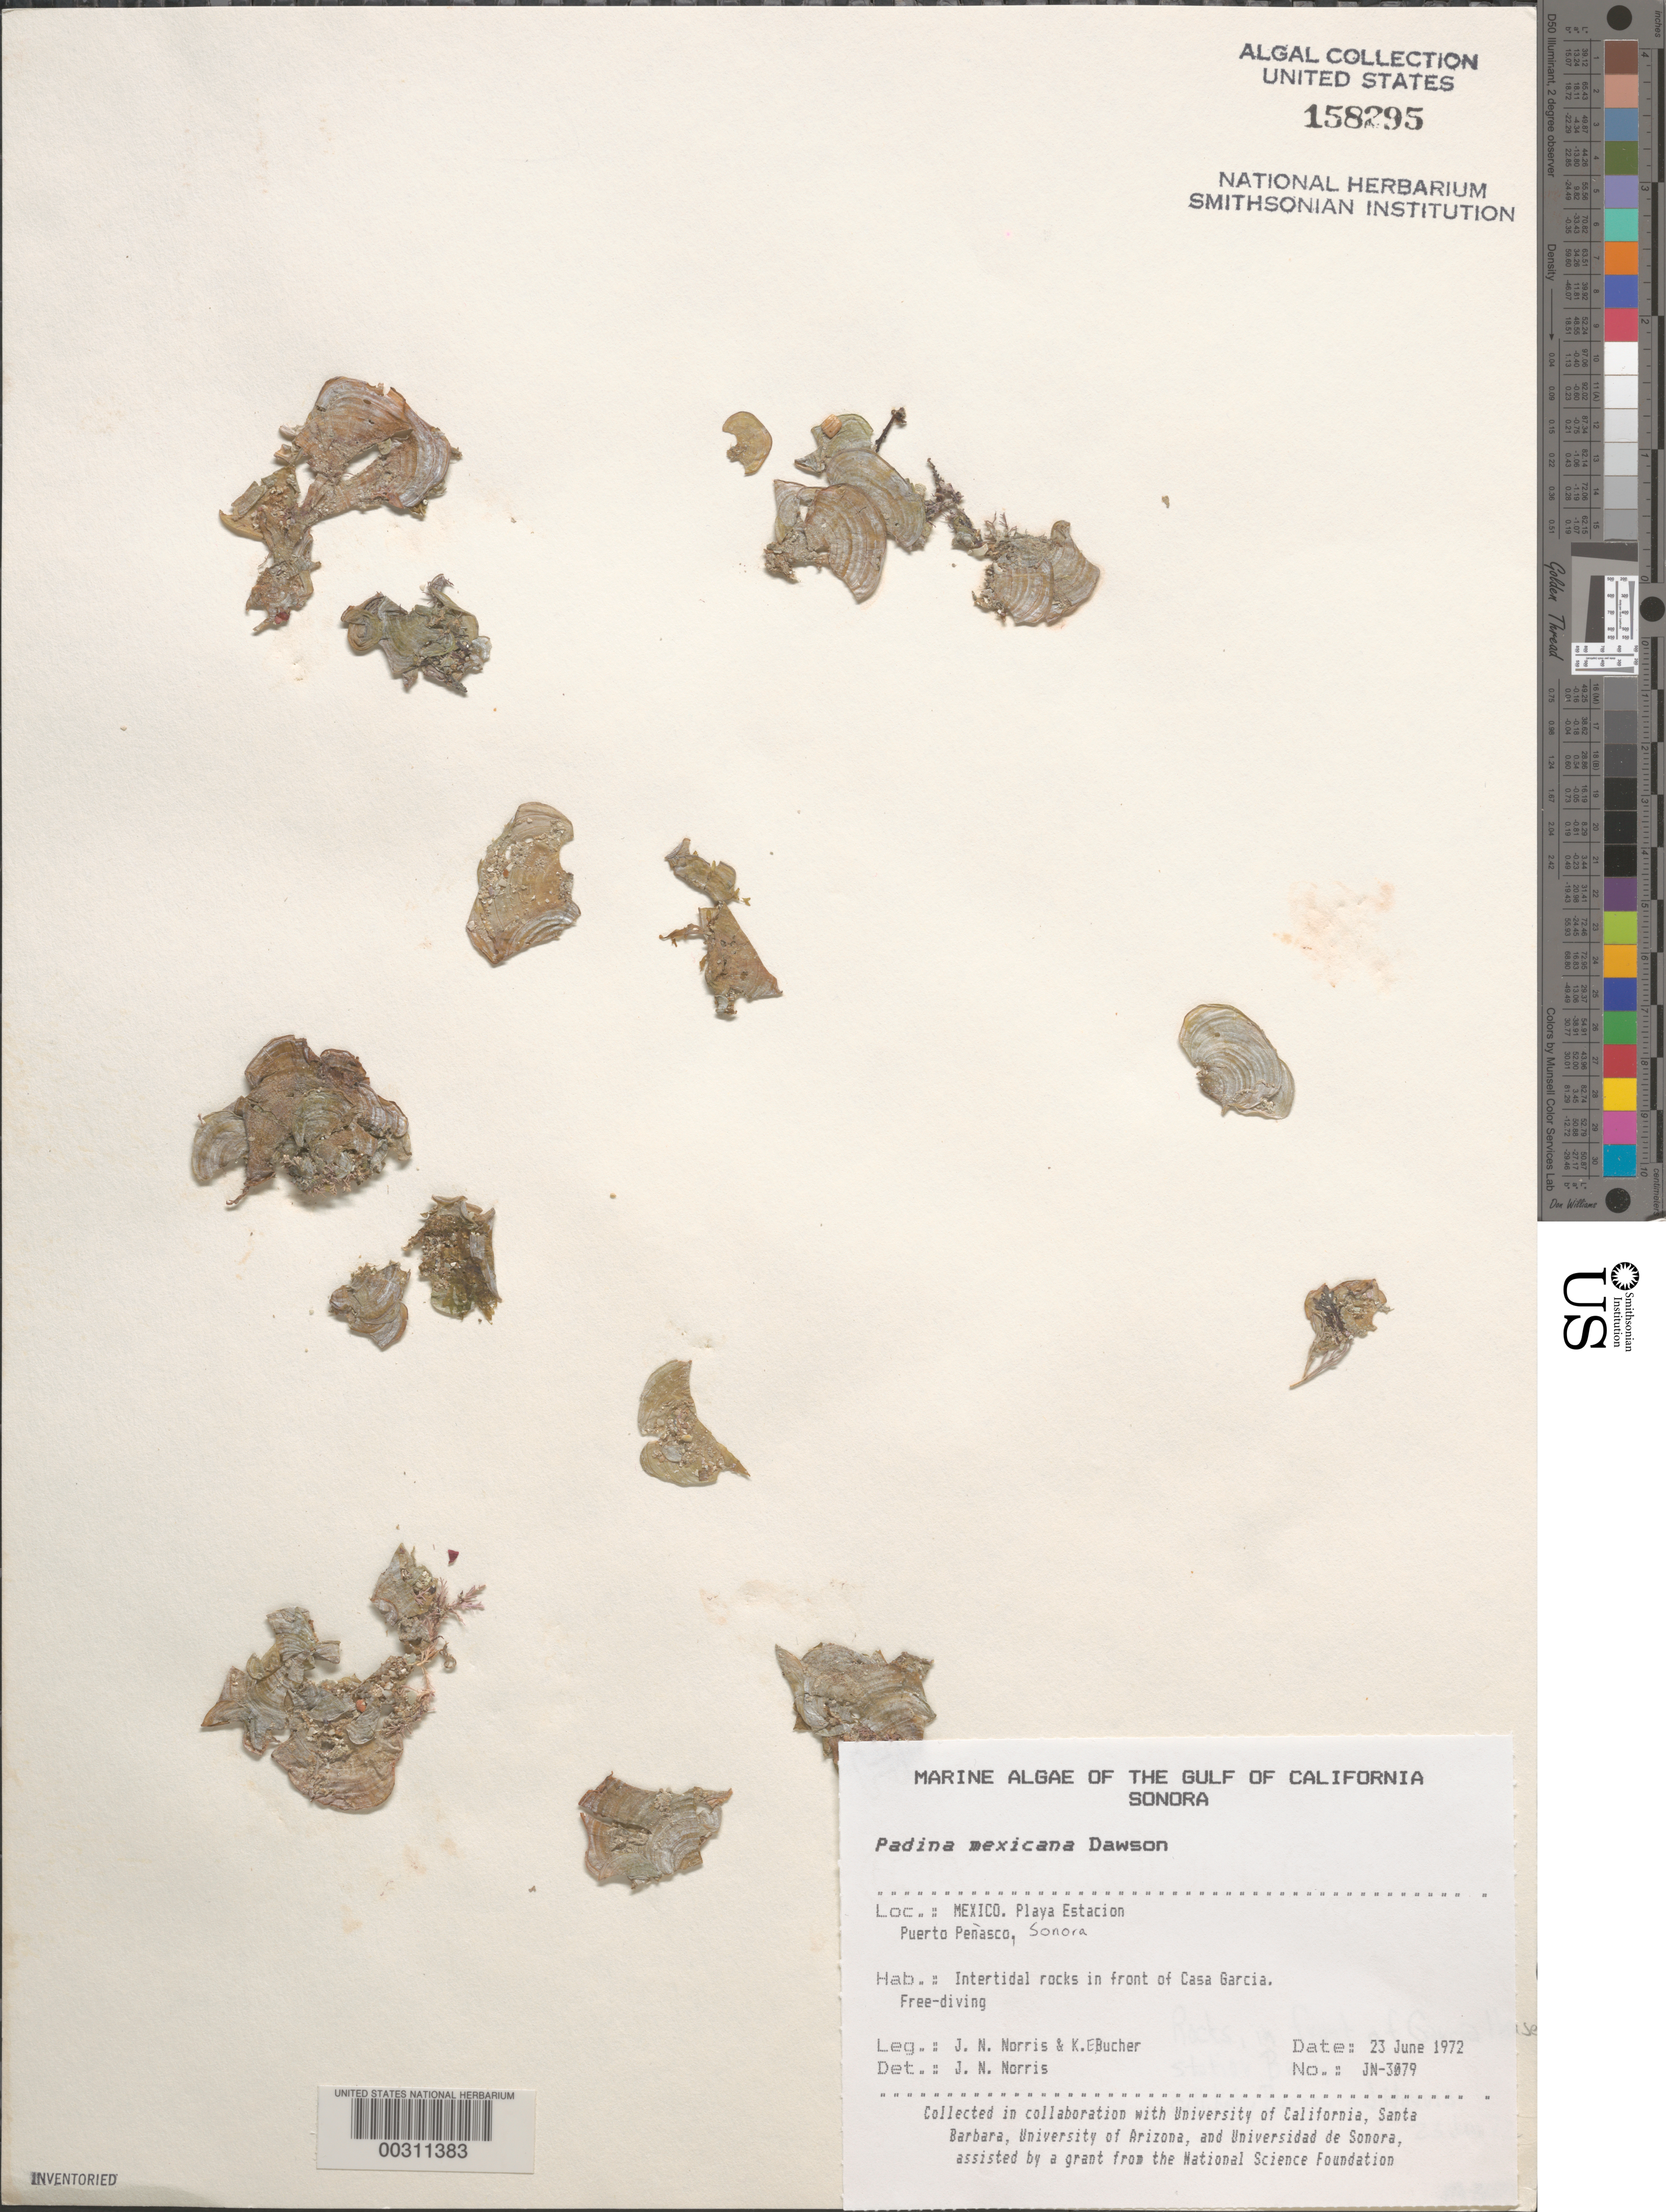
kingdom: Chromista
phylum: Ochrophyta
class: Phaeophyceae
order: Dictyotales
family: Dictyotaceae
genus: Padina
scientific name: Padina mexicana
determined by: Norris, James N.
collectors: J. N. Norris & K. E. Bucher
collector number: JN-3079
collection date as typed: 23 Jun 1972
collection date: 1972-06-23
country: Mexico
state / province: Sonora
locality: Playa Estacion, Puerto Penasco, Casa Garcia shore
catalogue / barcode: US 158295